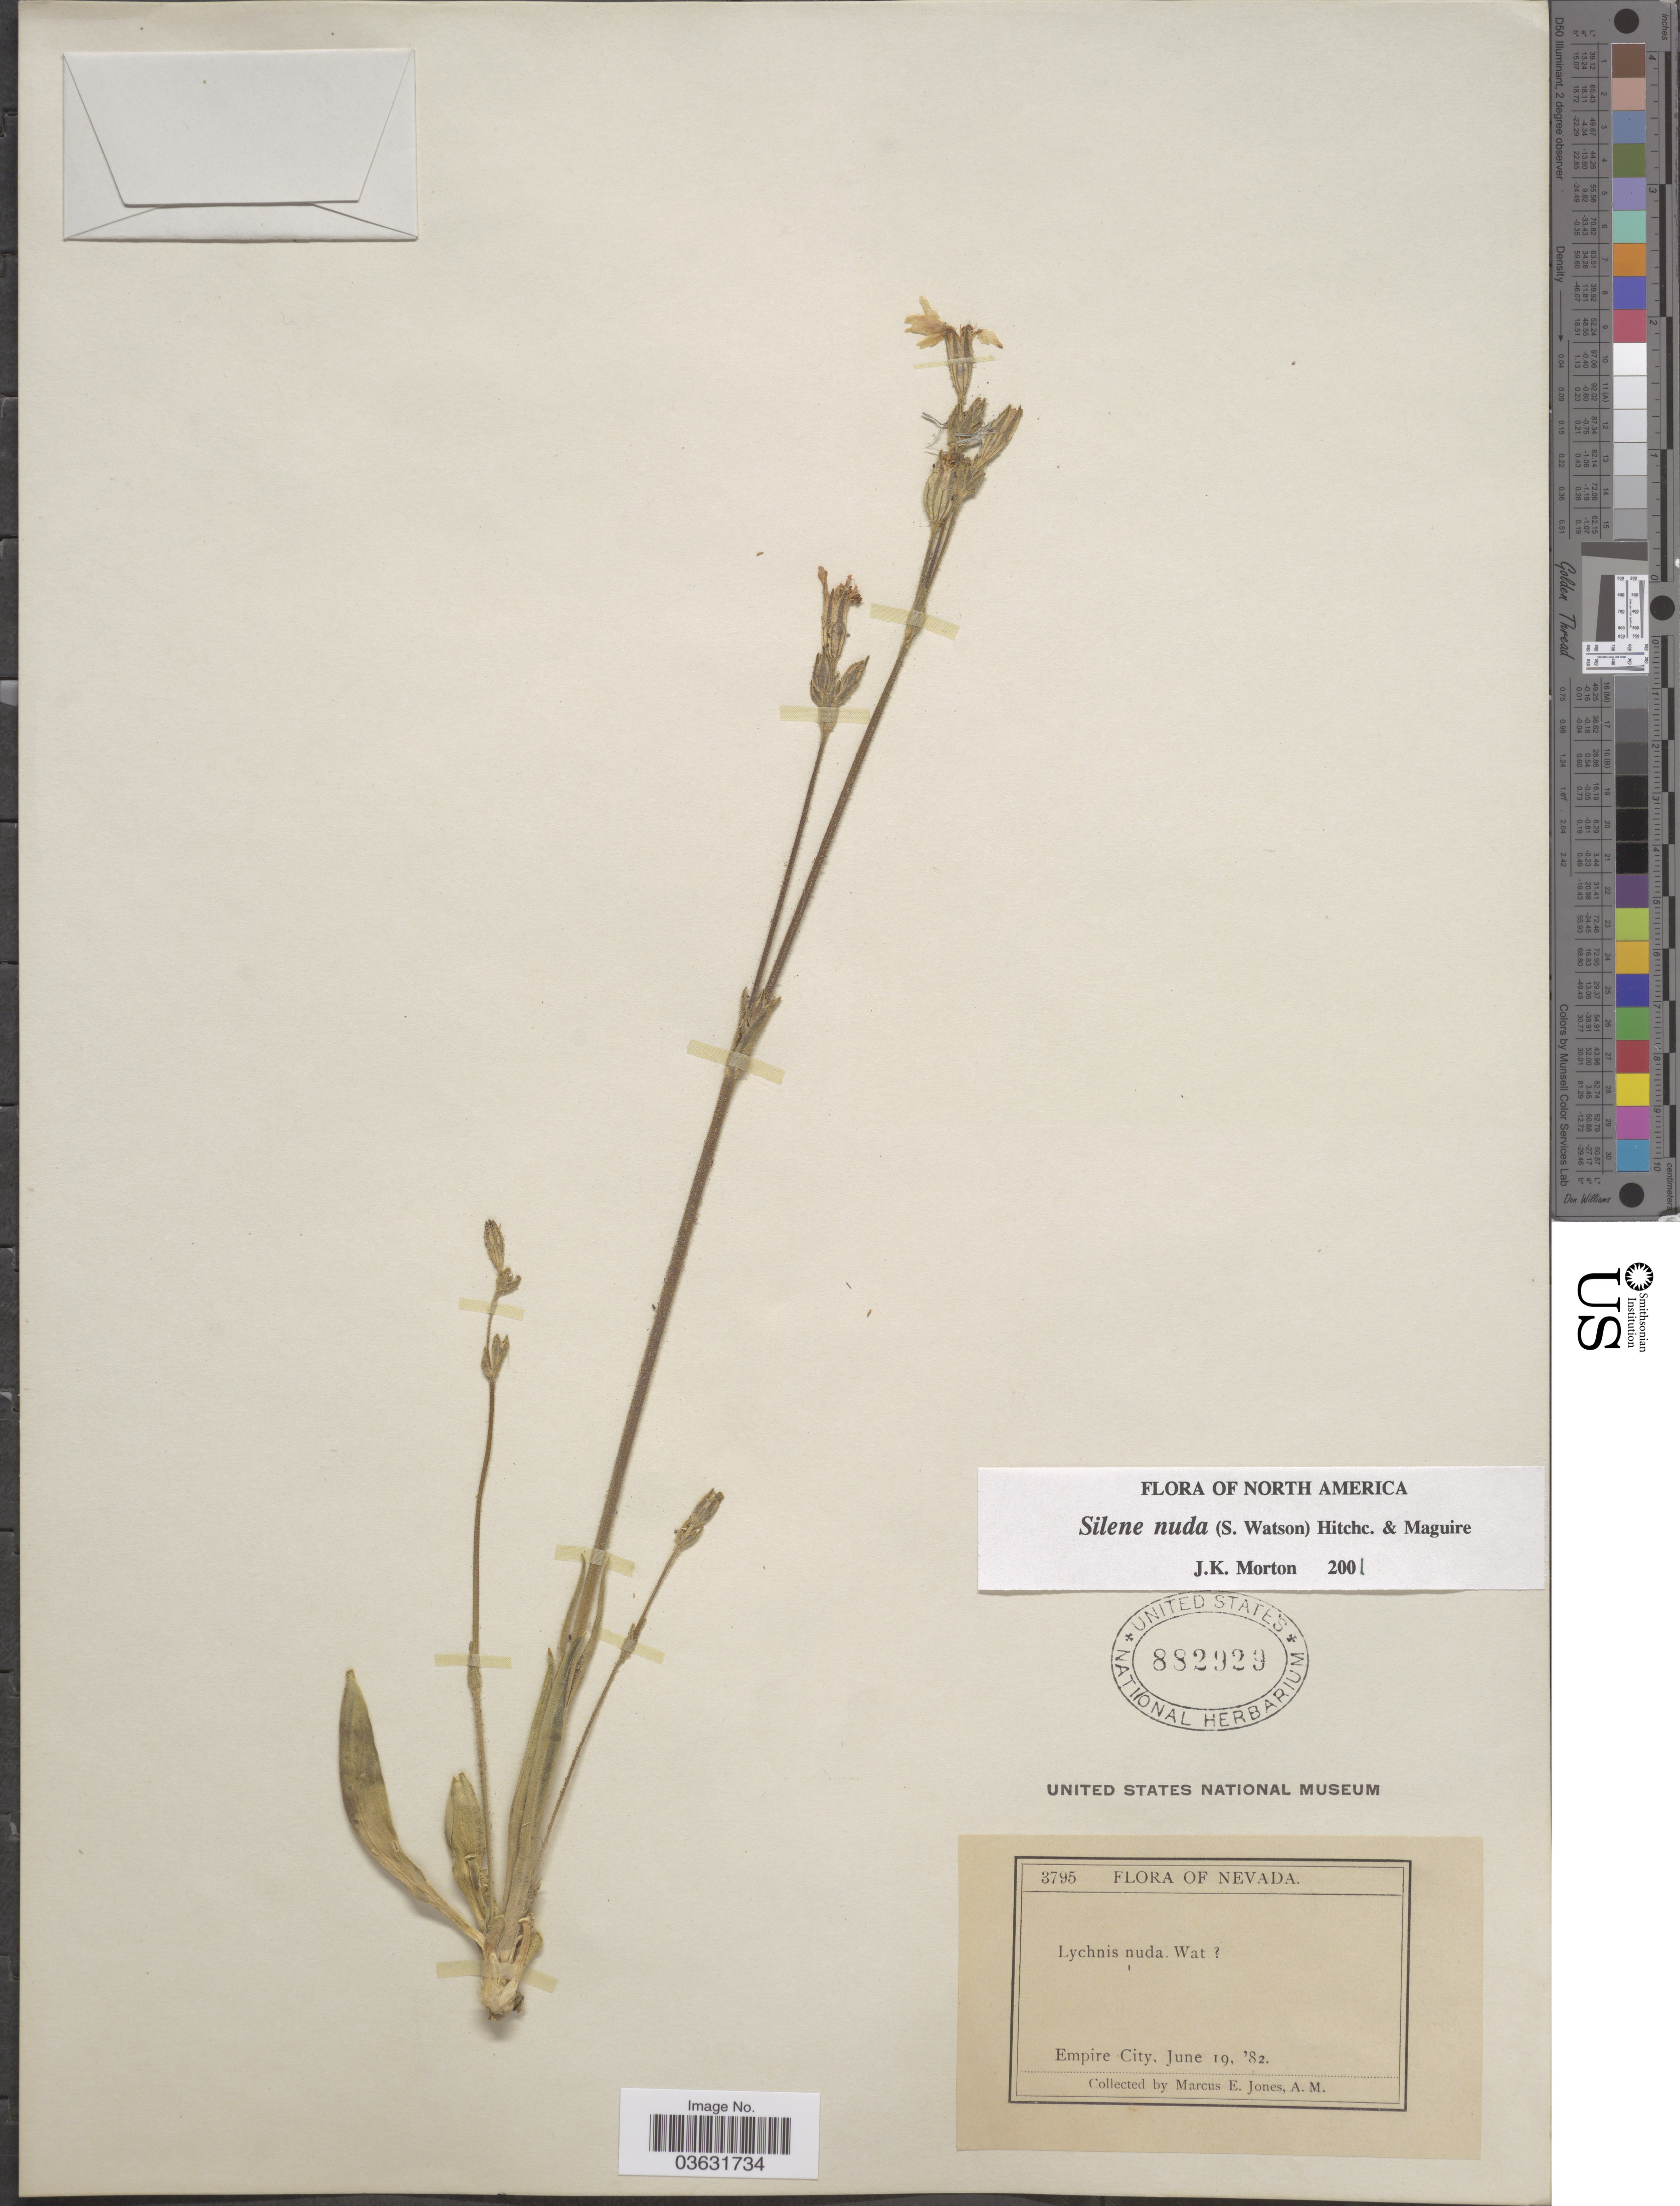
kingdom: Plantae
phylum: Tracheophyta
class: Magnoliopsida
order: Caryophyllales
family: Caryophyllaceae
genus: Silene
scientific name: Silene nuda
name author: (S. Watson) C.L. Hitchc. & Maguire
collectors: M. E. Jones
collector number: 3795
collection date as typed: Transcribed d/m/y: 19/6/82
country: United States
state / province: Nevada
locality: Empire City.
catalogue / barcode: US 882929